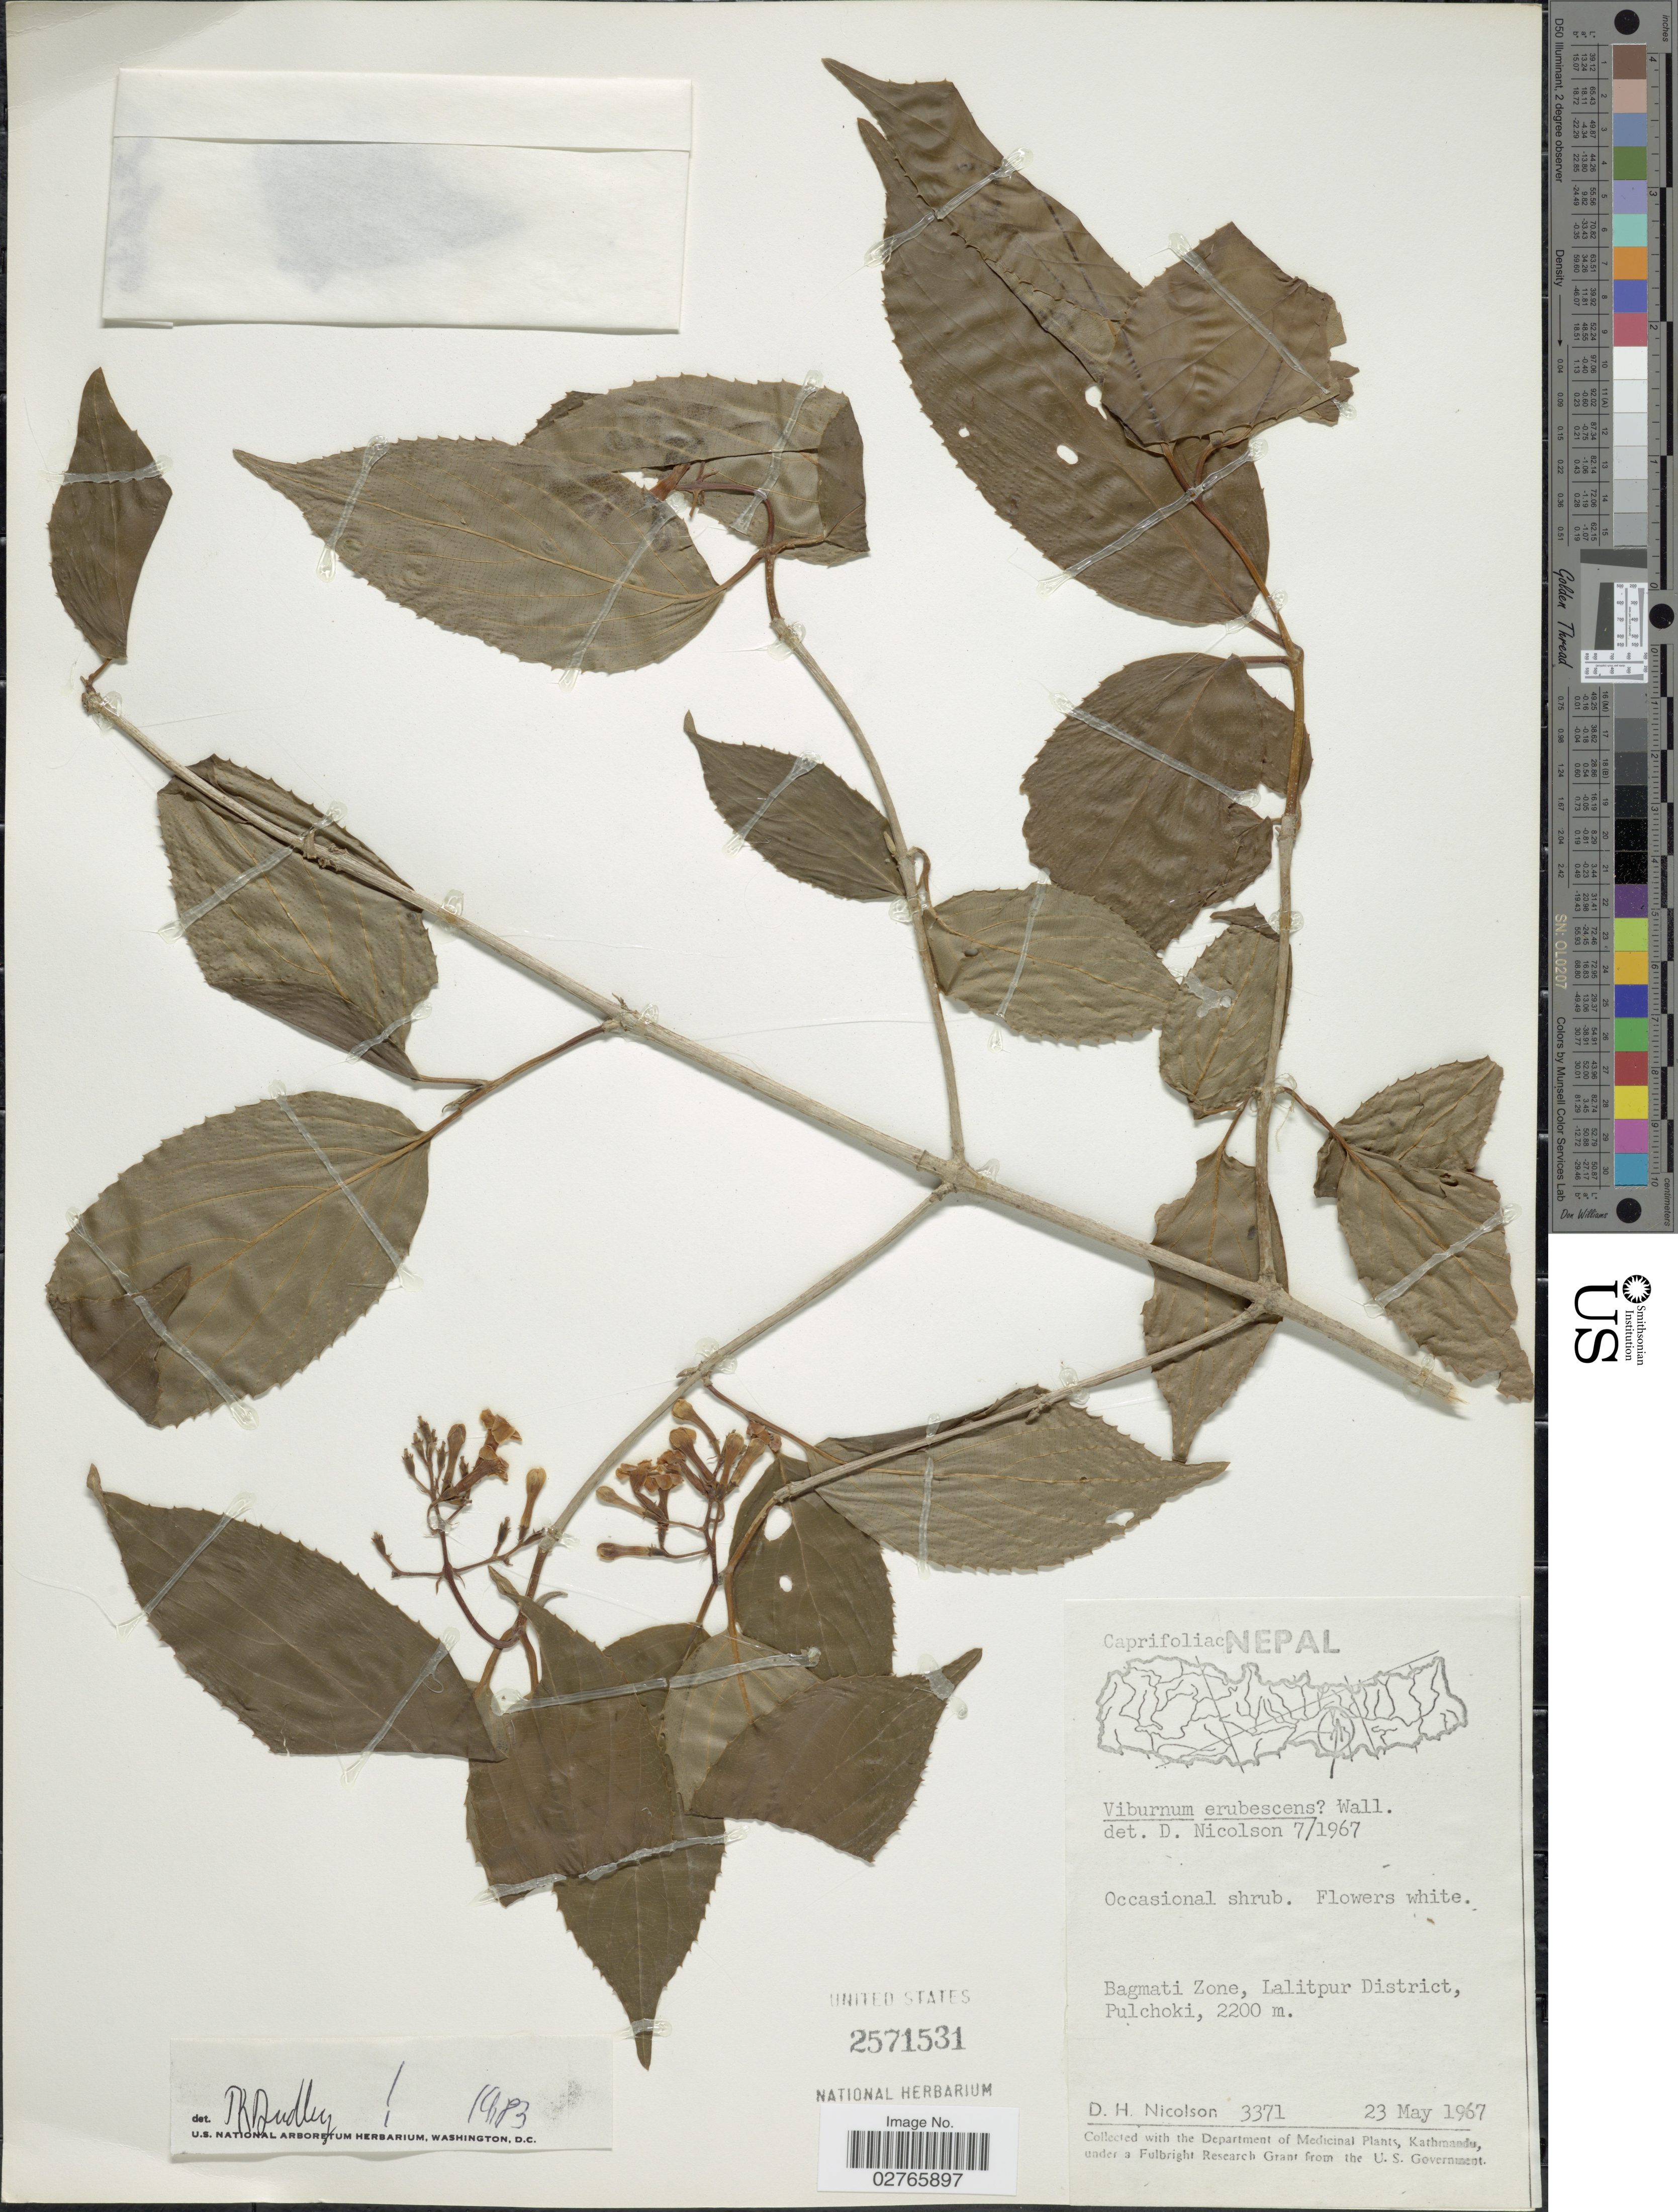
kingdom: Plantae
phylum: Tracheophyta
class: Magnoliopsida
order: Dipsacales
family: Viburnaceae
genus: Viburnum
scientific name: Viburnum erubescens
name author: Wall.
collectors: D. H. Nicolson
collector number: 3371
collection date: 1967-05-23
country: Nepal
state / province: Bagmati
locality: Bagmati Zone, Lalitpur District, Pulchoki.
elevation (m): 2200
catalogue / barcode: US 2571531